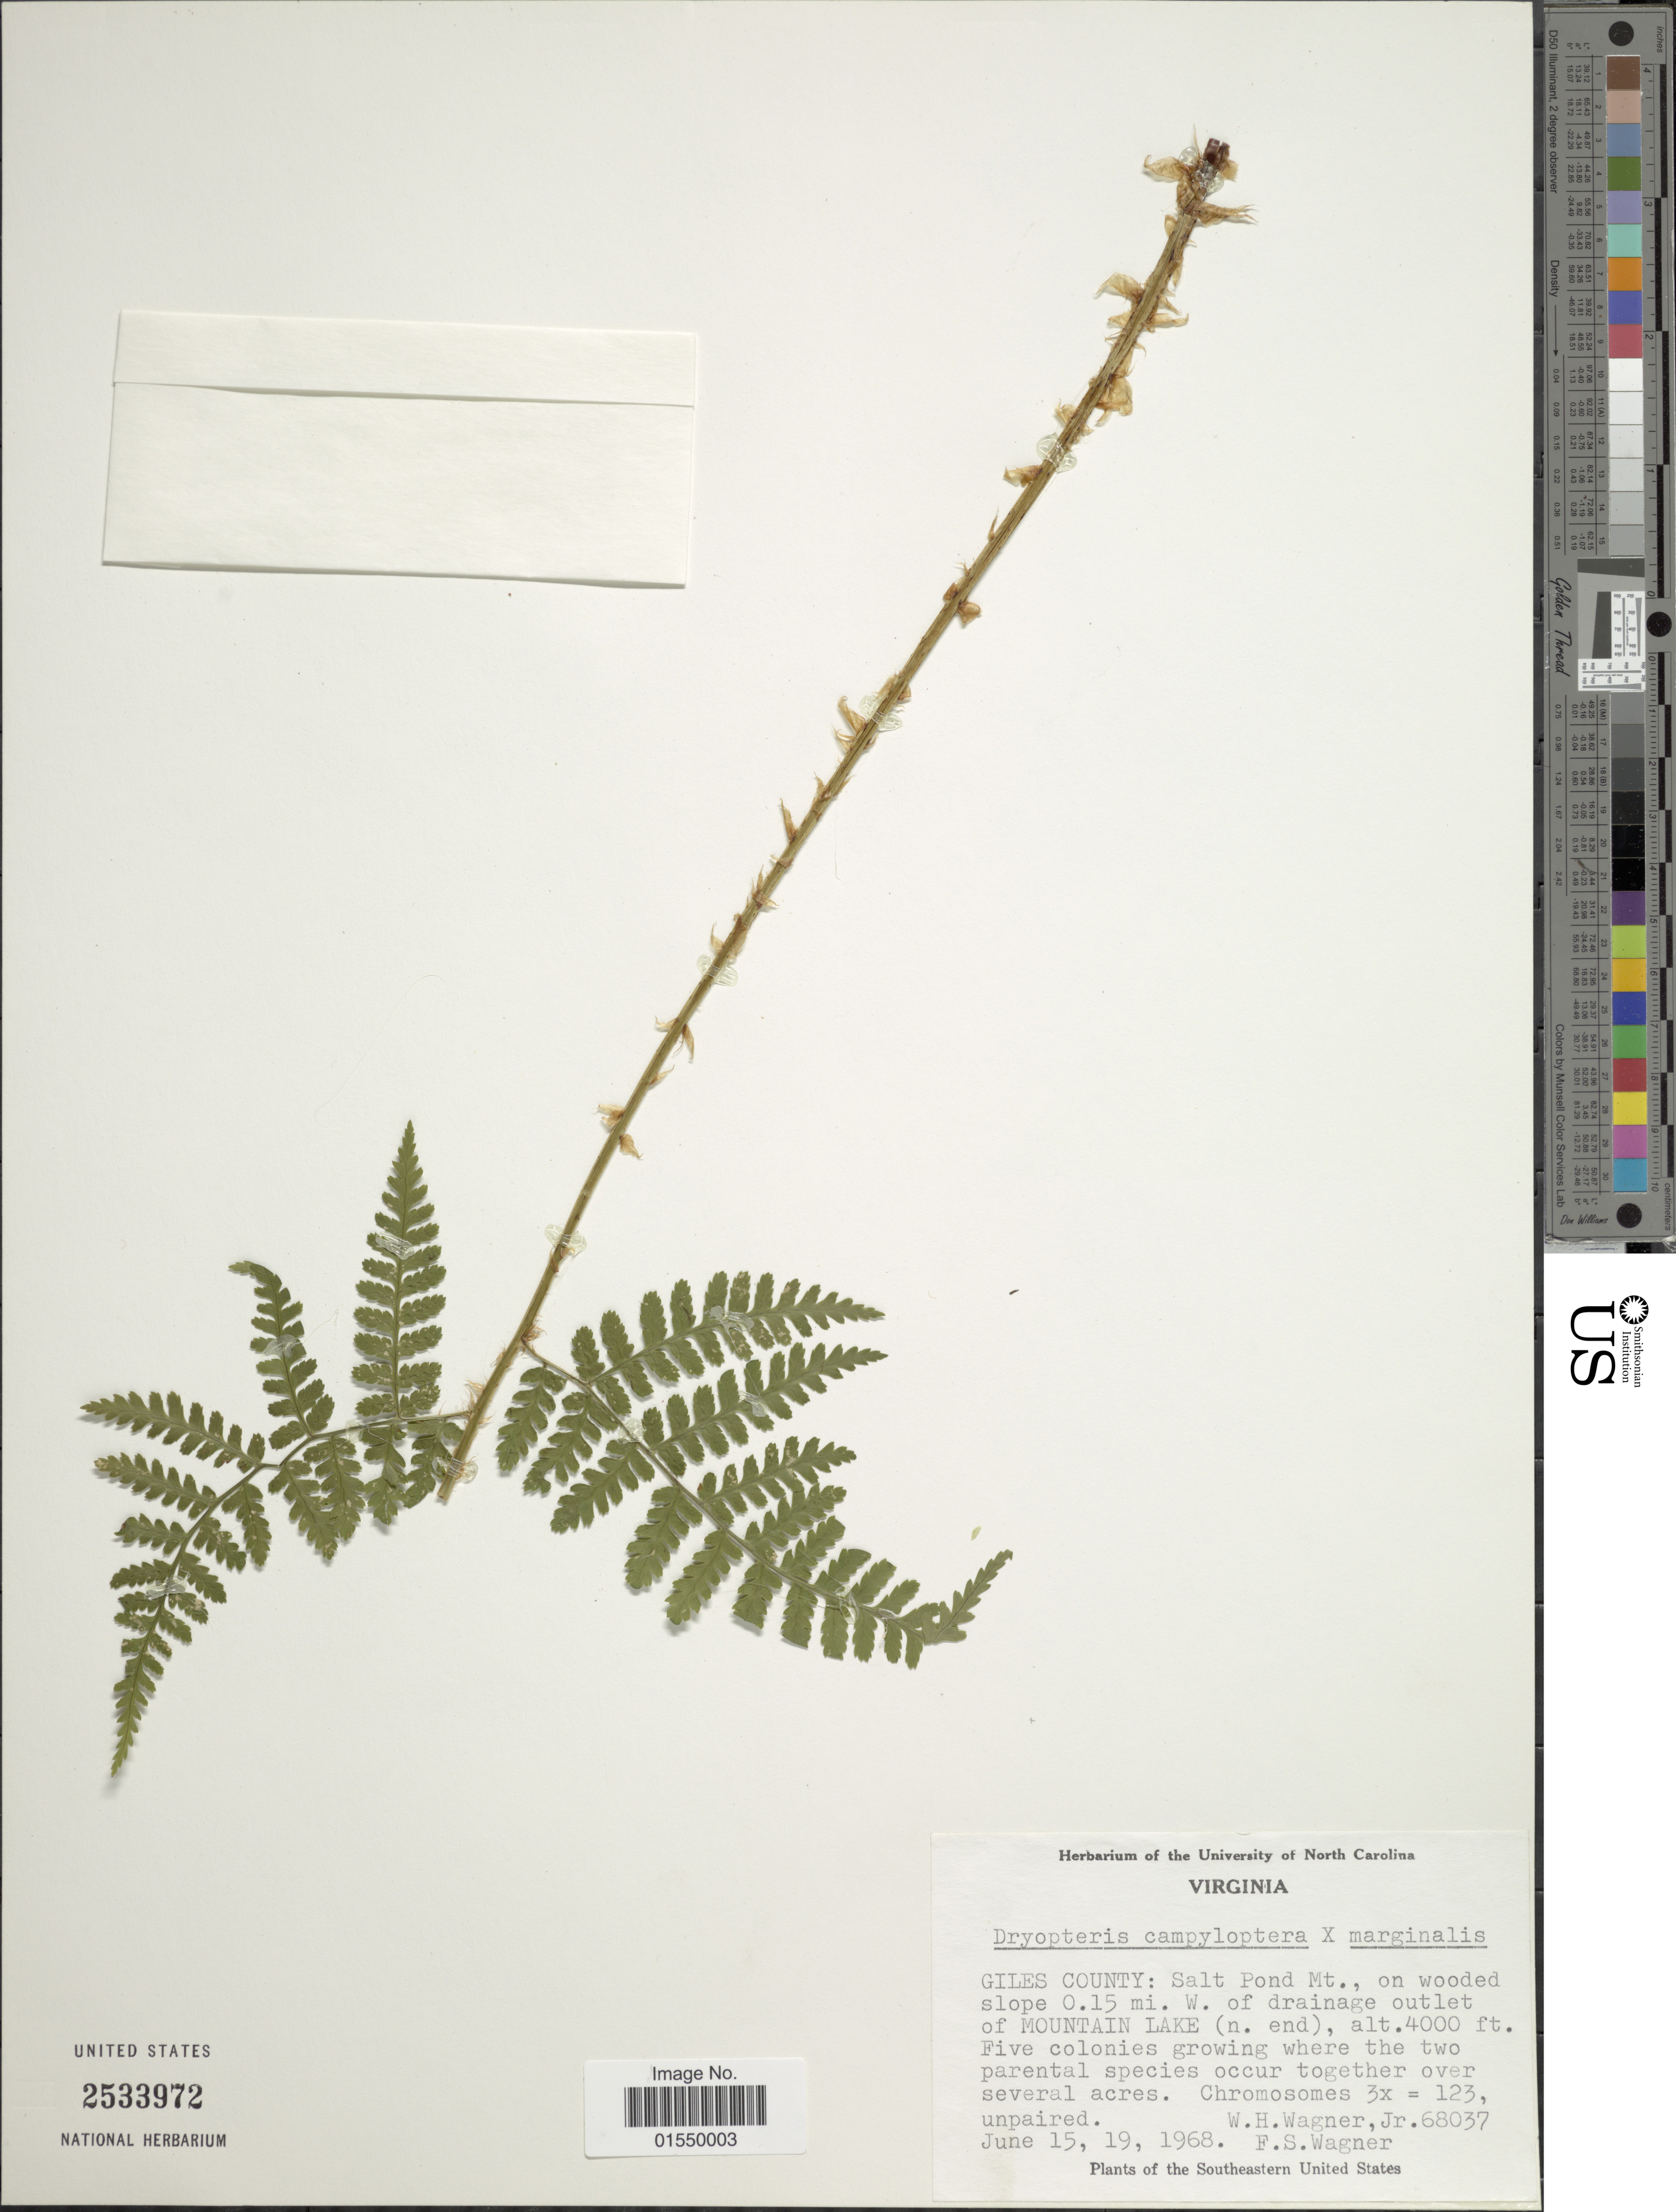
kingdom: Plantae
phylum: Tracheophyta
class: Polypodiopsida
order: Polypodiales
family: Dryopteridaceae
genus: Dryopteris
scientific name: Dryopteris campyloptera x D. marginalis (L.) A. Gray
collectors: W. H. Wagner & F. S. Wagner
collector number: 68037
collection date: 1968-06-15/1968-06-19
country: United States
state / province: Virginia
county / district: Giles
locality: Salt Pond Mt., on wooded slope 0.15 mi. W. of drainage outlet of Mountain Lake (n. end)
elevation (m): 1219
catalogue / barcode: US 2533972